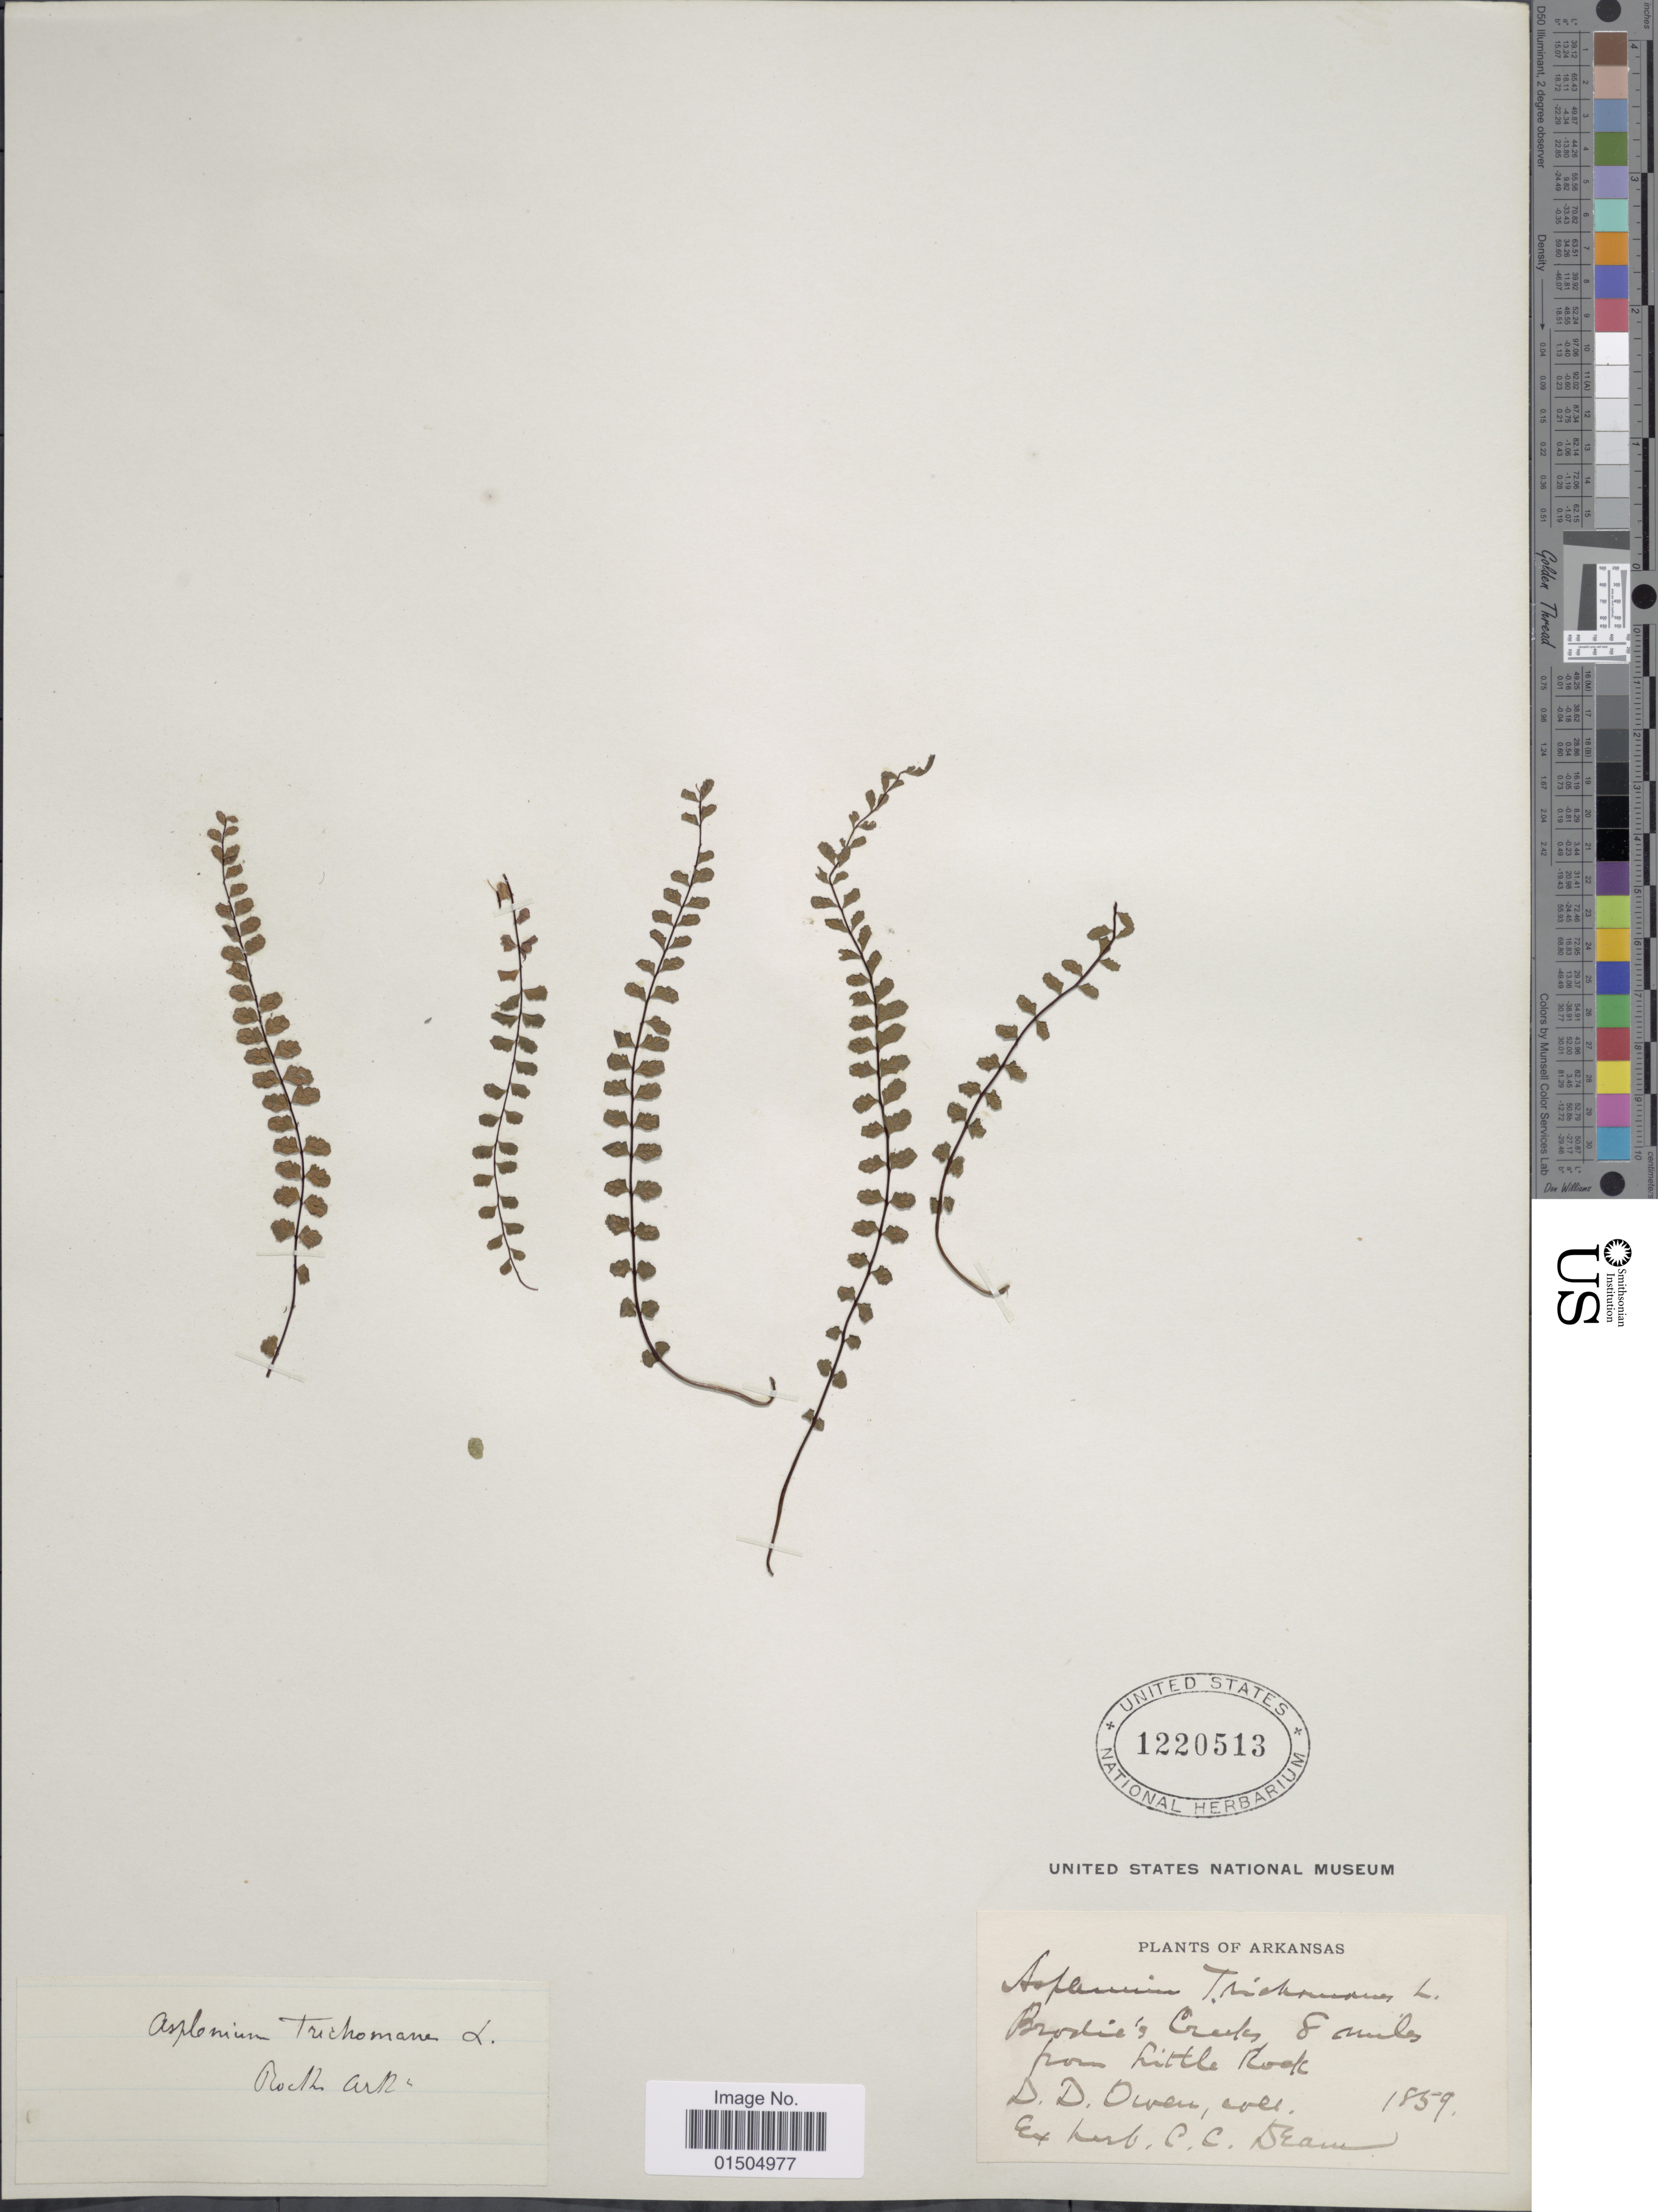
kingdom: Plantae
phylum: Tracheophyta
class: Polypodiopsida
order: Polypodiales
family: Aspleniaceae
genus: Asplenium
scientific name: Asplenium trichomanes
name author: L.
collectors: D. Owen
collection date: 1859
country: United States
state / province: Arkansas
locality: Brodie's Creek, 8 miles from Little Rock.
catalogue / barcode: US 1220513